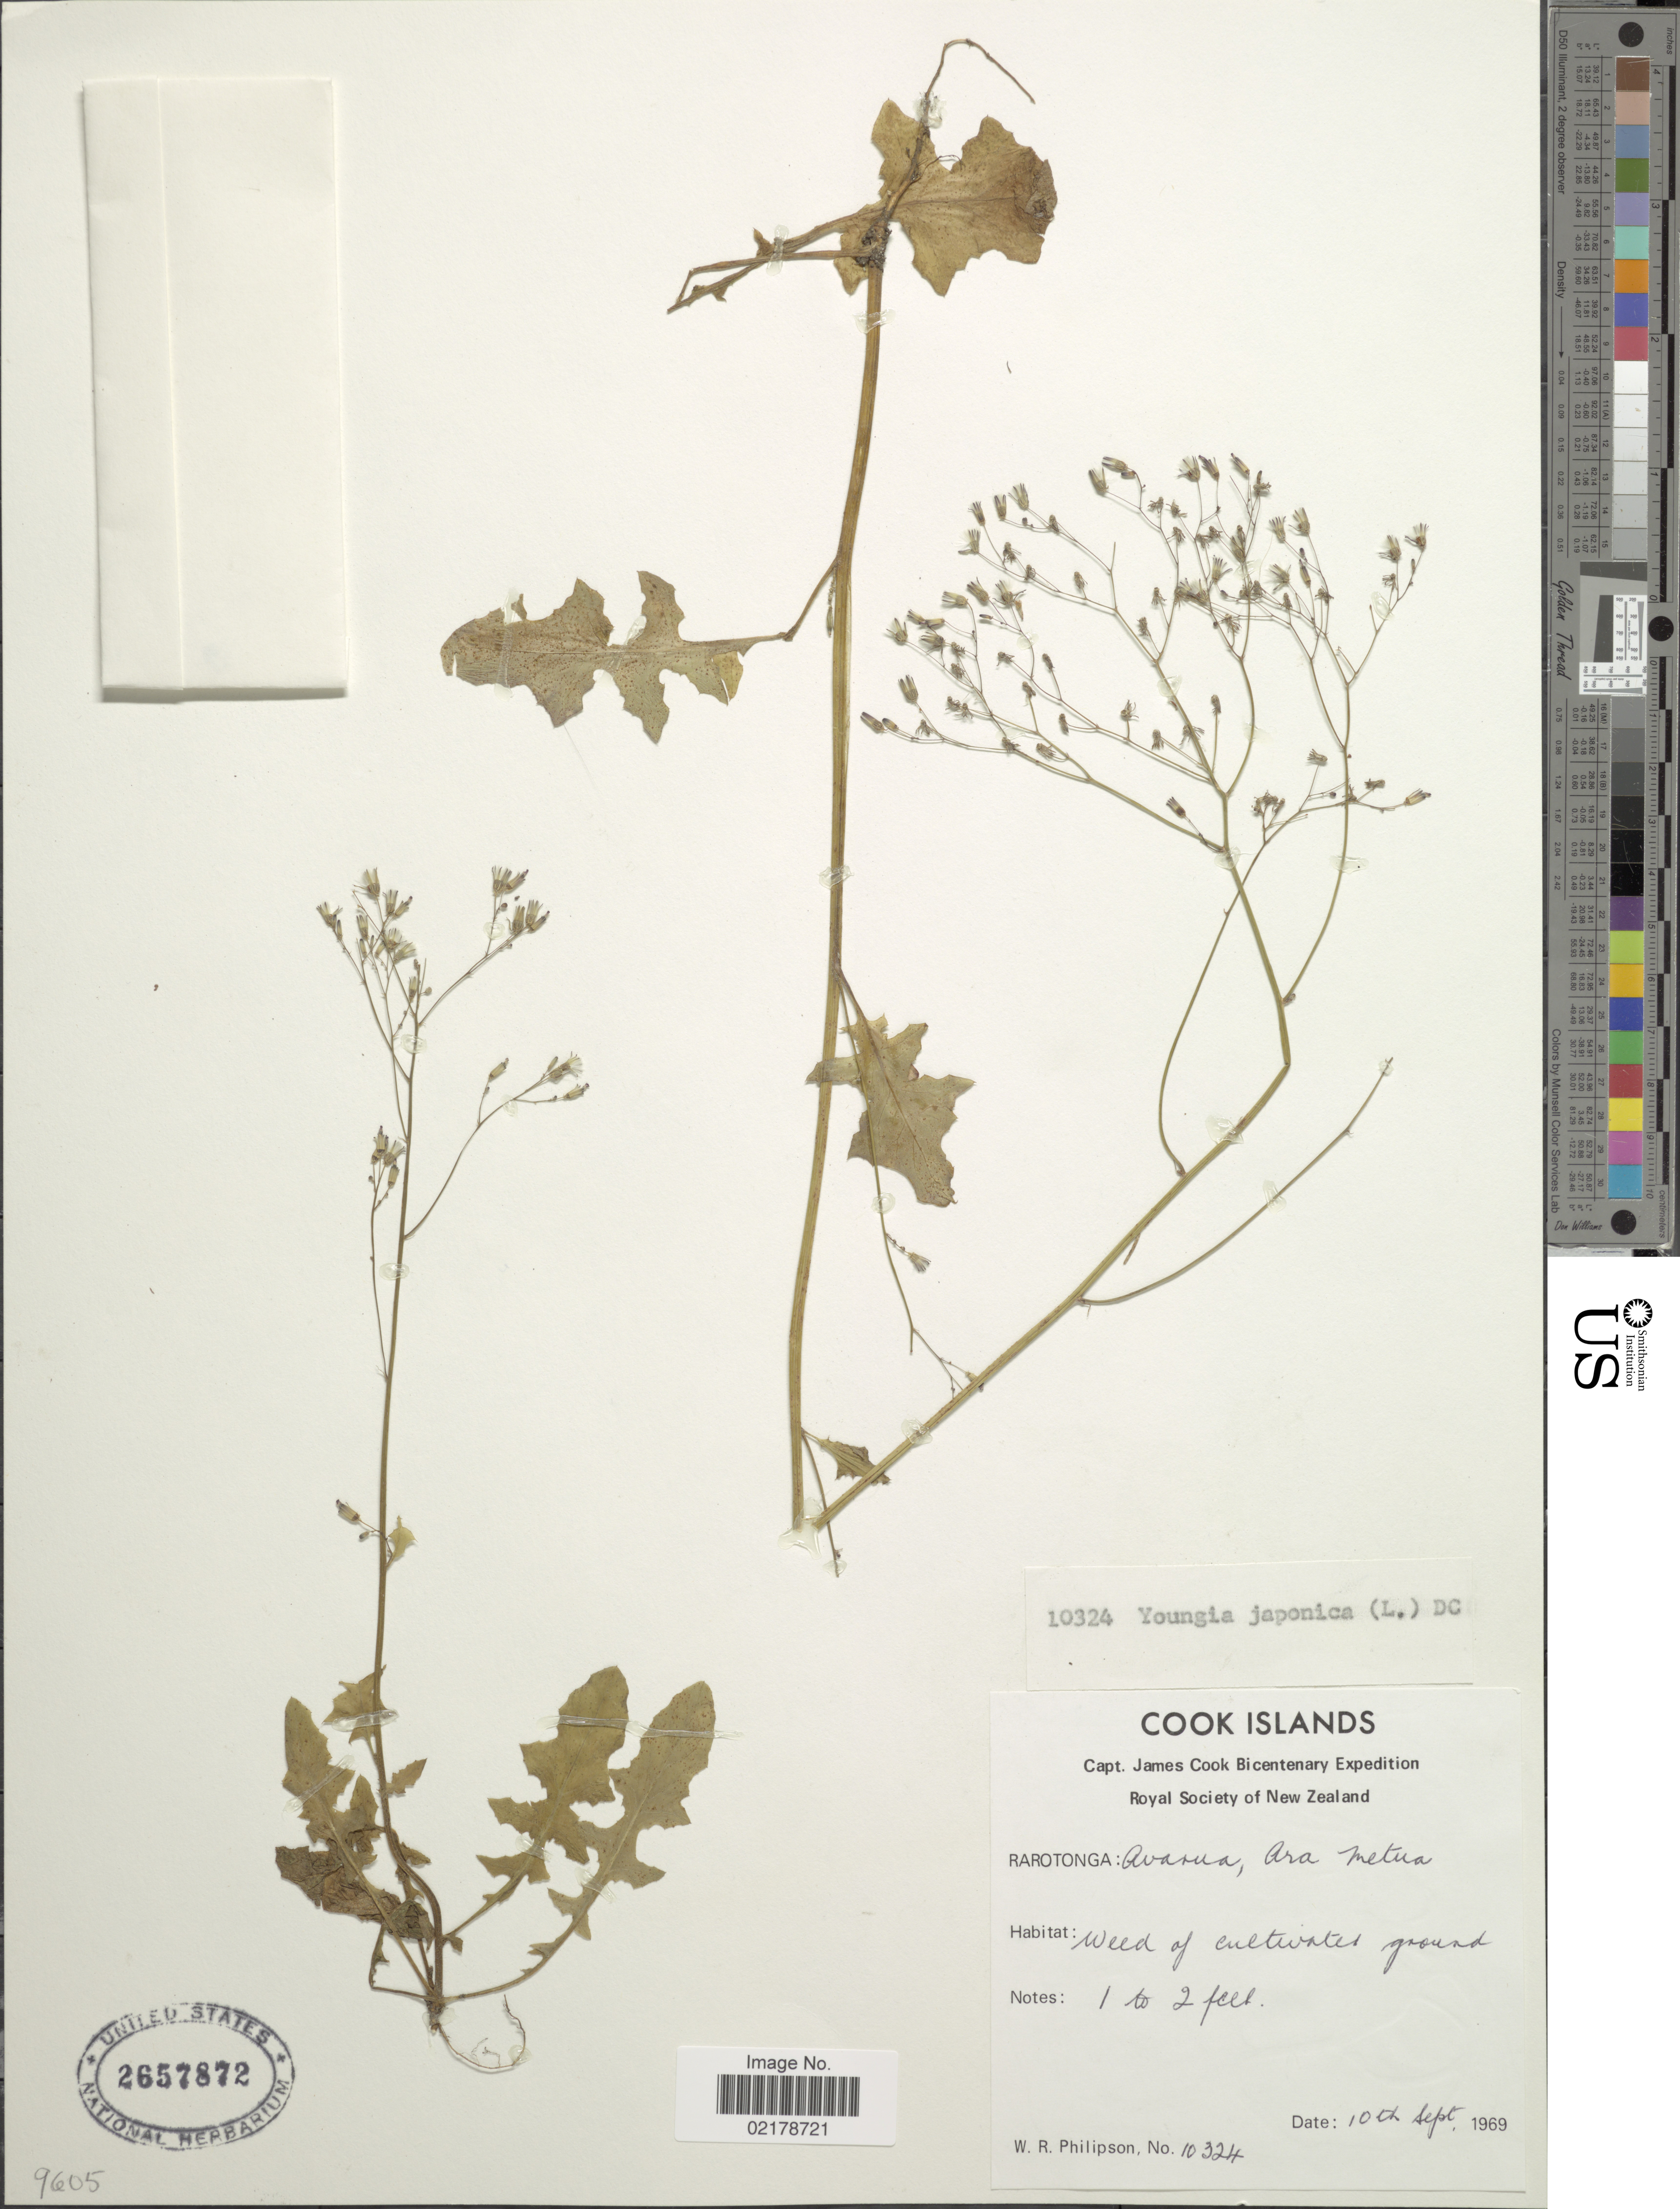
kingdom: Plantae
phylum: Tracheophyta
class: Magnoliopsida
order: Asterales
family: Asteraceae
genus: Youngia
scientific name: Youngia japonica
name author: (L.) DC.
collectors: W. R. Philipson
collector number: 10324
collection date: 1969-09-10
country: Cook Islands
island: Rarotonga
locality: Rarotonga: Avarna, Ara Metua. [interpreted]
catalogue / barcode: US 2657872